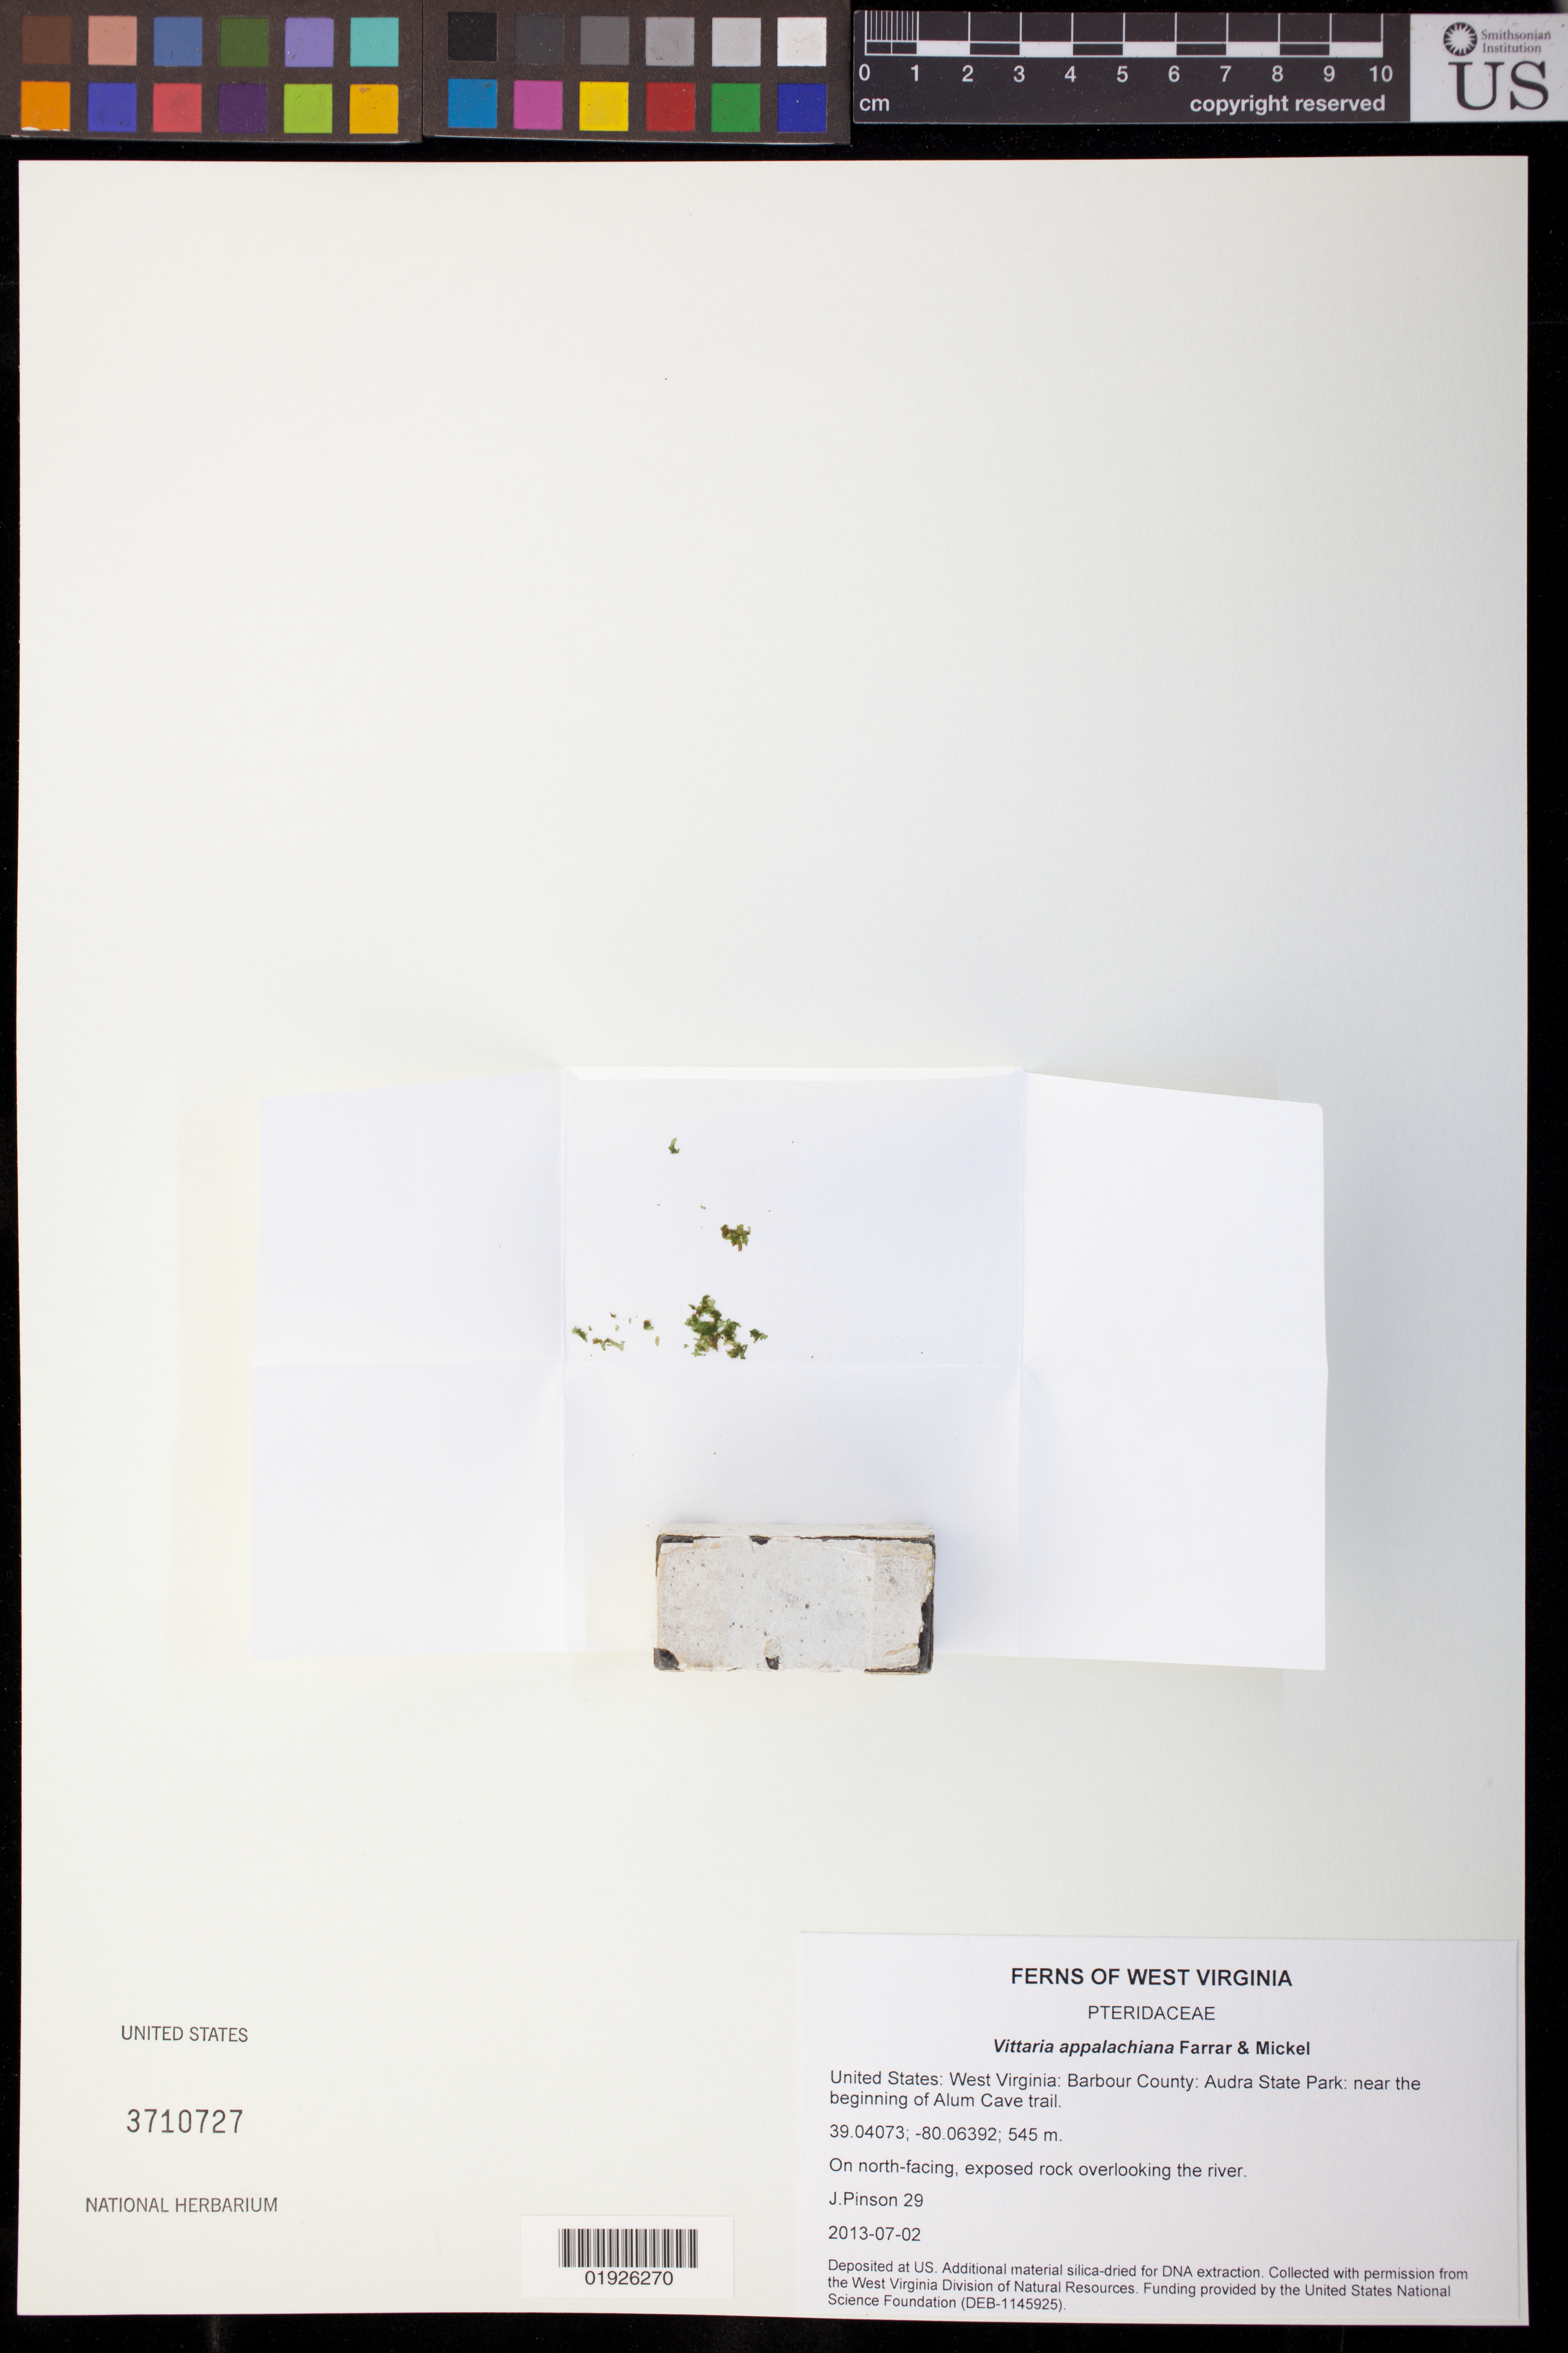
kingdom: Plantae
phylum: Tracheophyta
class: Polypodiopsida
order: Polypodiales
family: Pteridaceae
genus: Vittaria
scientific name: Vittaria appalachiana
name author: Farrar & Mickel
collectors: J. Pinson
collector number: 29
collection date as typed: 2013-07-02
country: United States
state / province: West Virginia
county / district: Barbour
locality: Audra State Park: near the beginning of Alum Cave Trail.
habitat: On north-facing, exposed rock overlooking the river.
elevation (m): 545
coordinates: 39.04073, -80.06392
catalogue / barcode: US 3710727